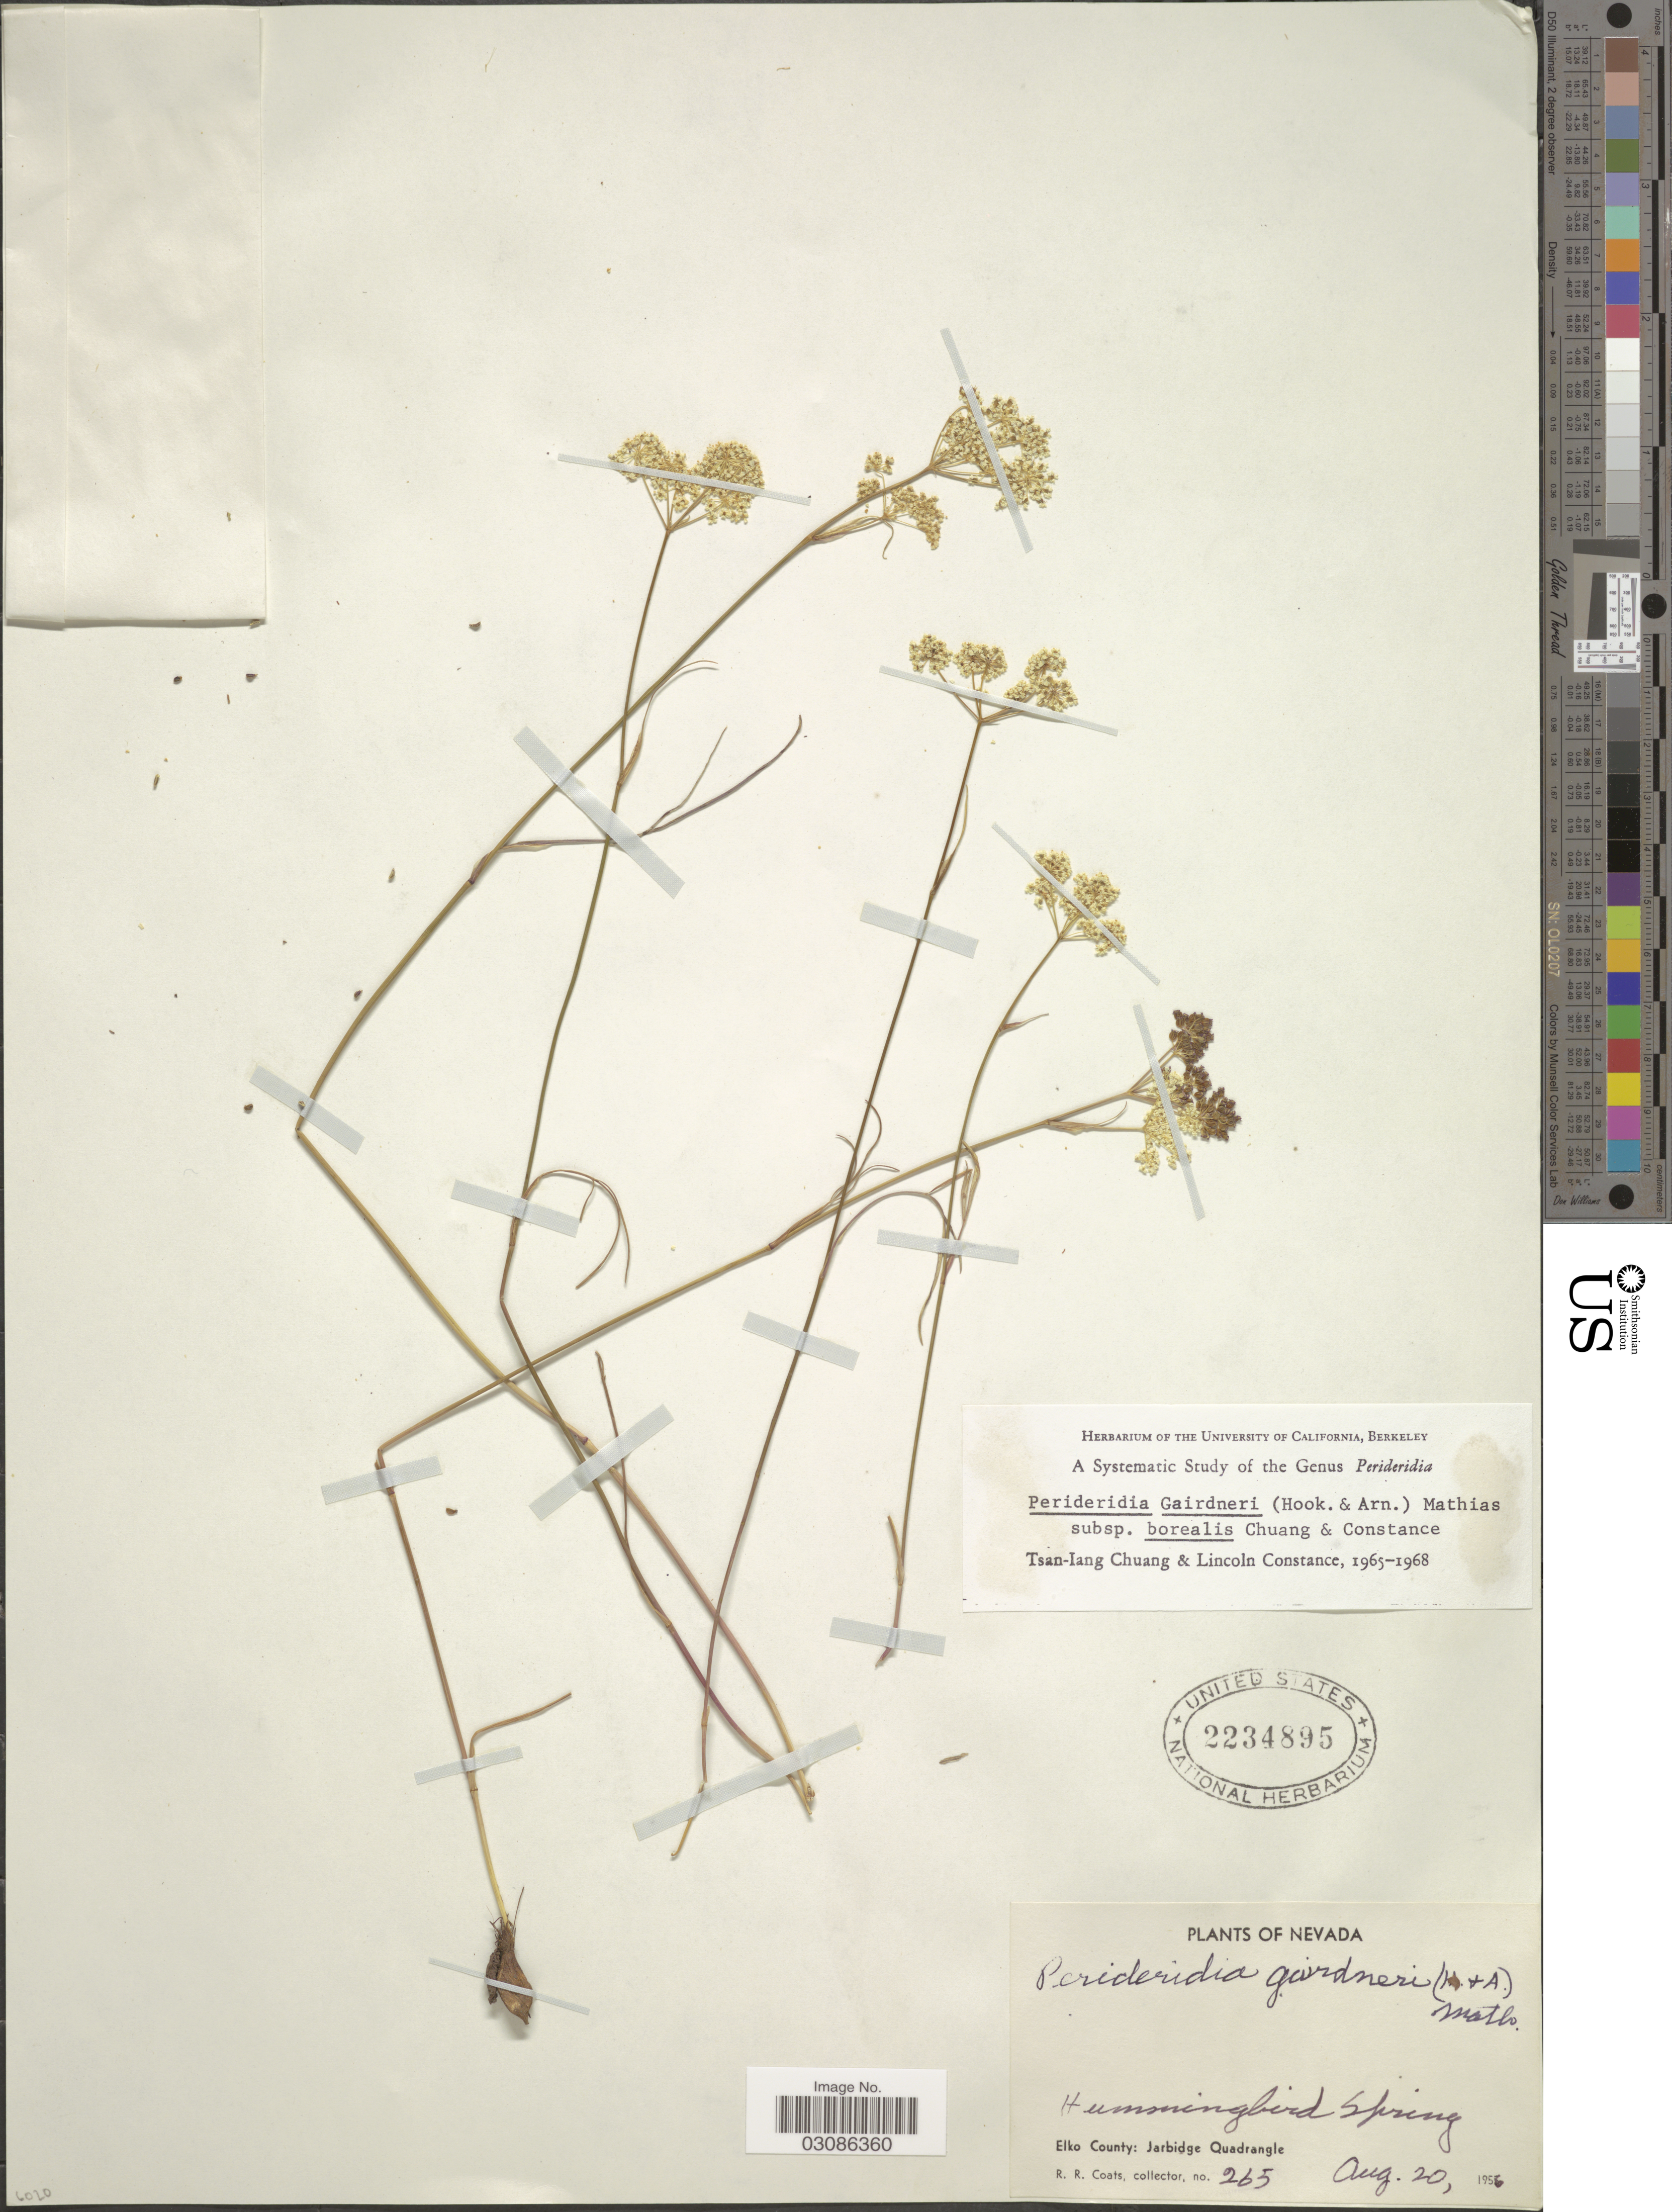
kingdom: Plantae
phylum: Tracheophyta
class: Magnoliopsida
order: Apiales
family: Apiaceae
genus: Perideridia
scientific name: Perideridia gairdneri subsp. borealis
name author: T.I. Chuang & Constance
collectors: R. Coats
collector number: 265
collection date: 1956-08-20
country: United States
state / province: Nevada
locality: Hummingbird Spring, Elko County: Jarbidge Quadrangle.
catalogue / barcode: US 2234895